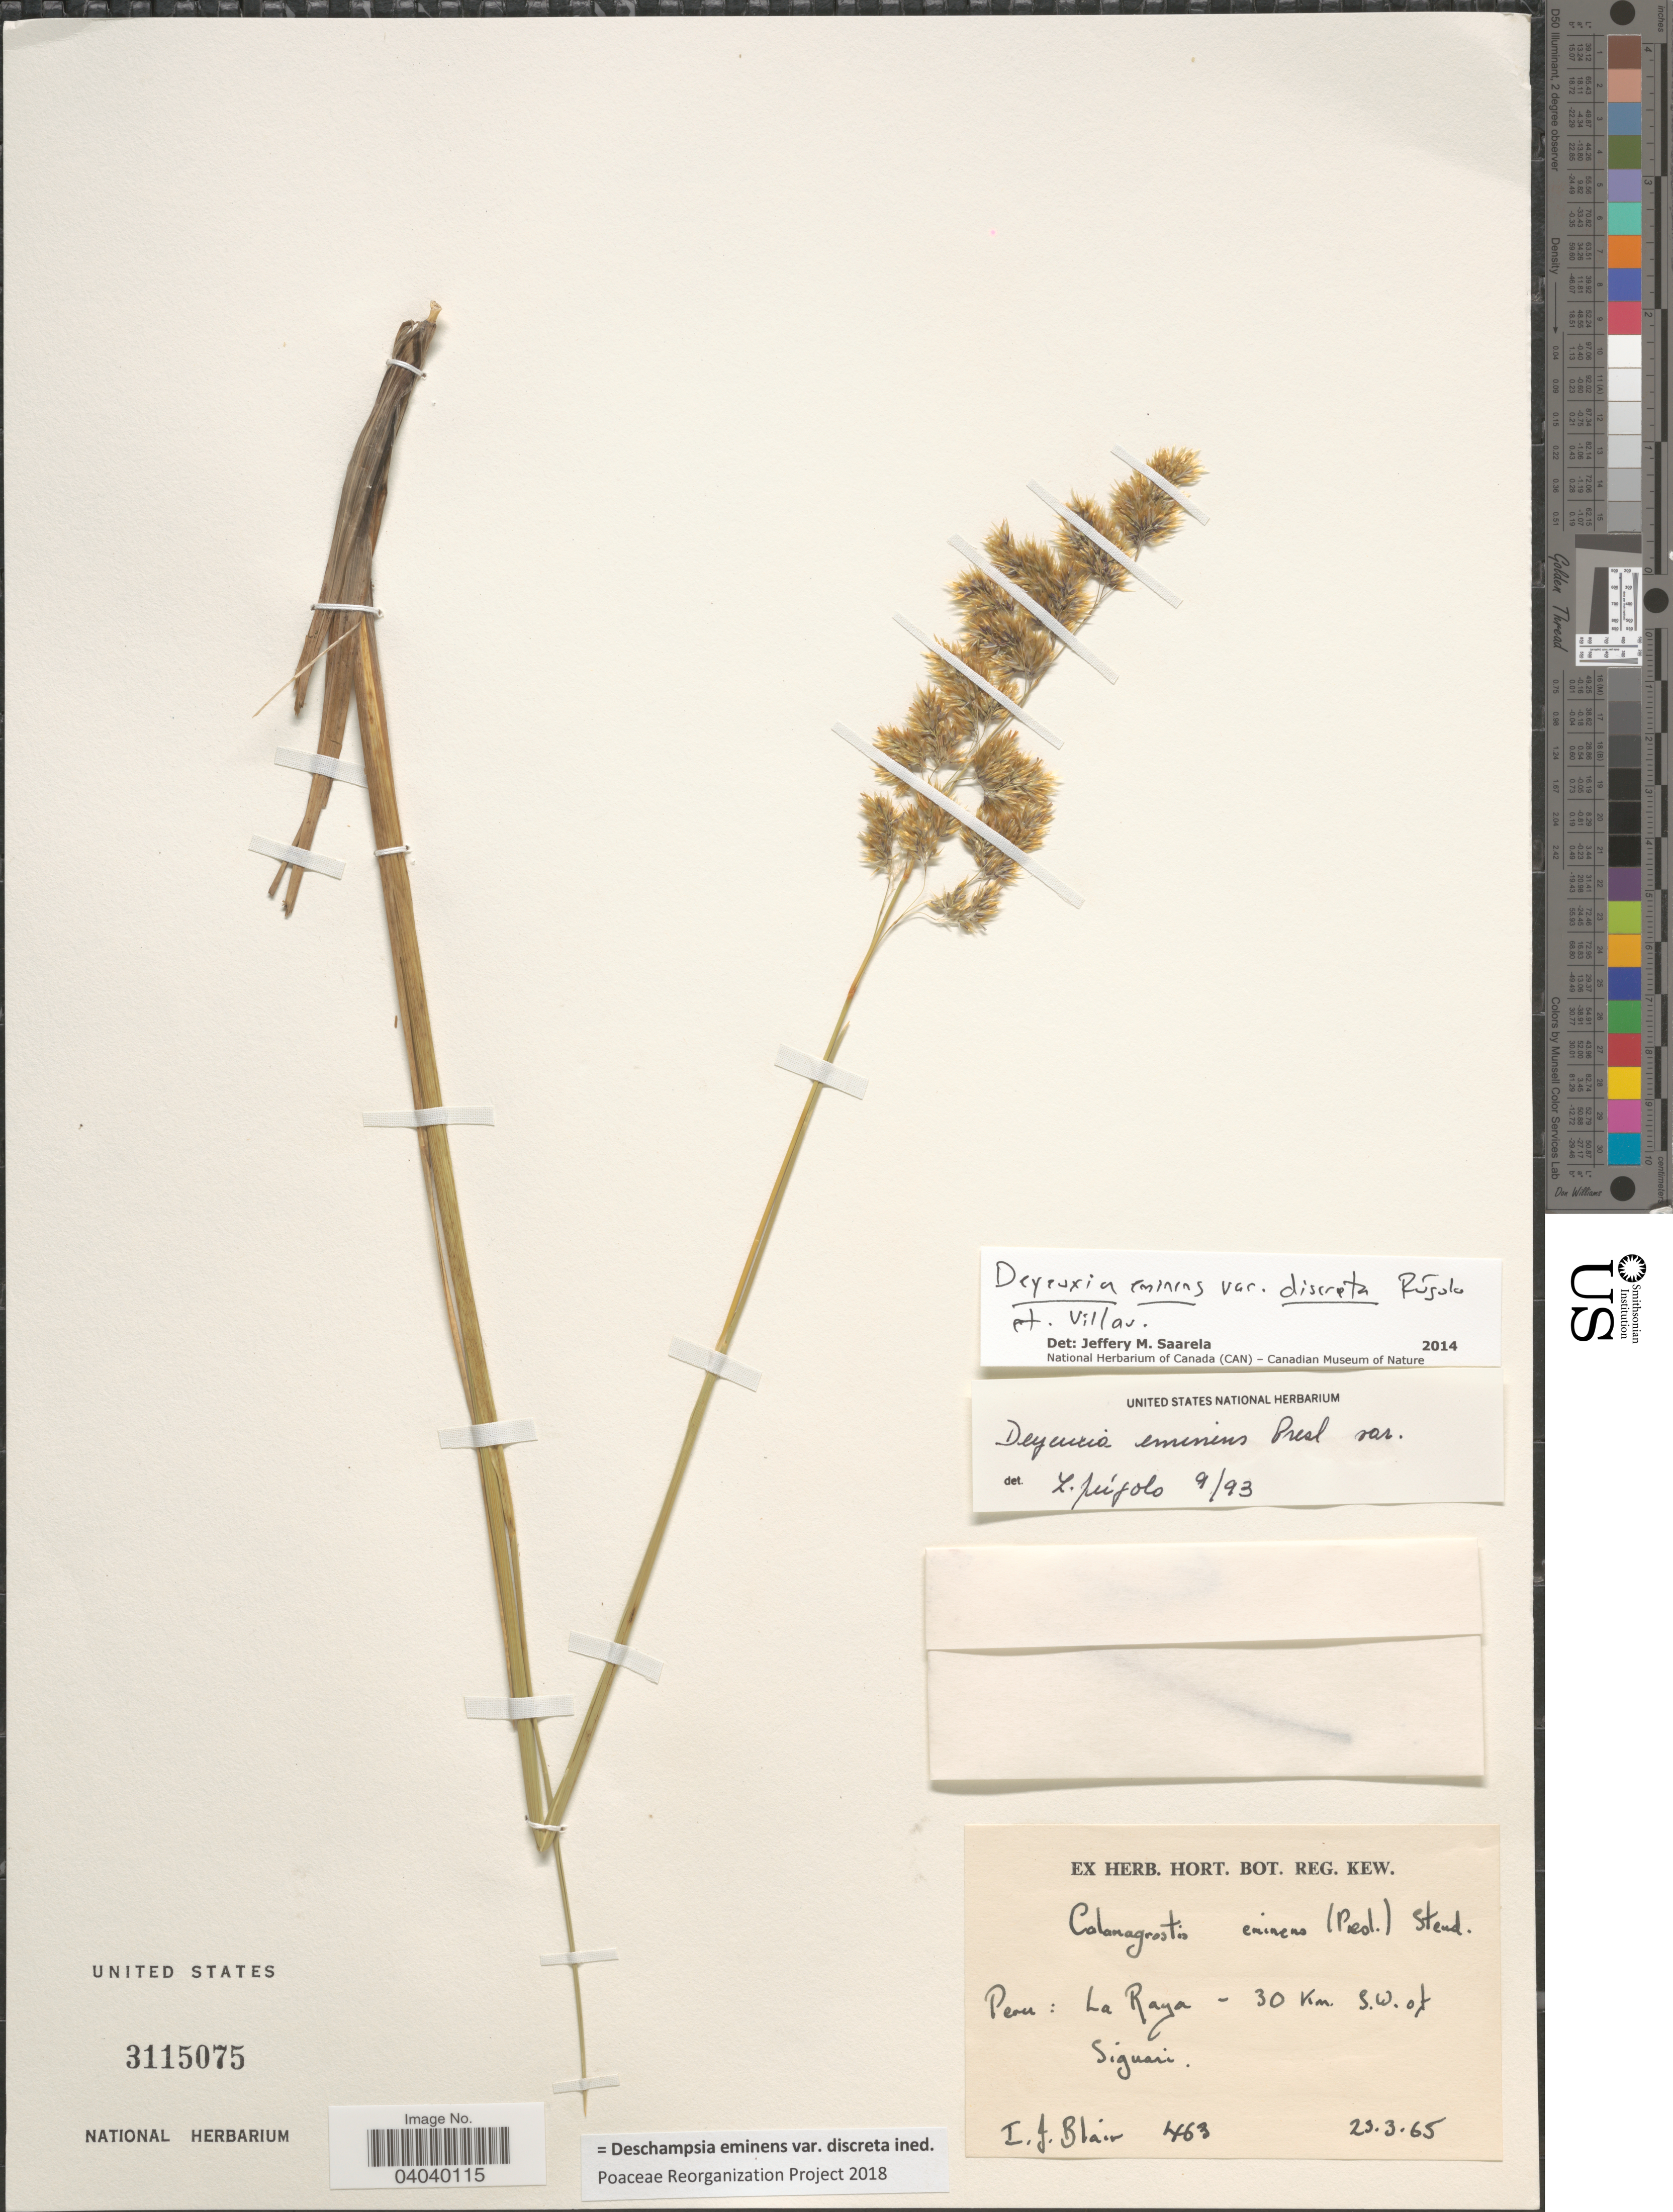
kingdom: Plantae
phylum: Tracheophyta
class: Liliopsida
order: Poales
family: Poaceae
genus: Deschampsia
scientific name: Deschampsia eminens var. discreta ined.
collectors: I. Blair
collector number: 463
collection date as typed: Transcribed d/m/y: 23/3/65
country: Peru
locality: La Raya - 30 Km. S.W. of Siguari.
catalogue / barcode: US 3115075